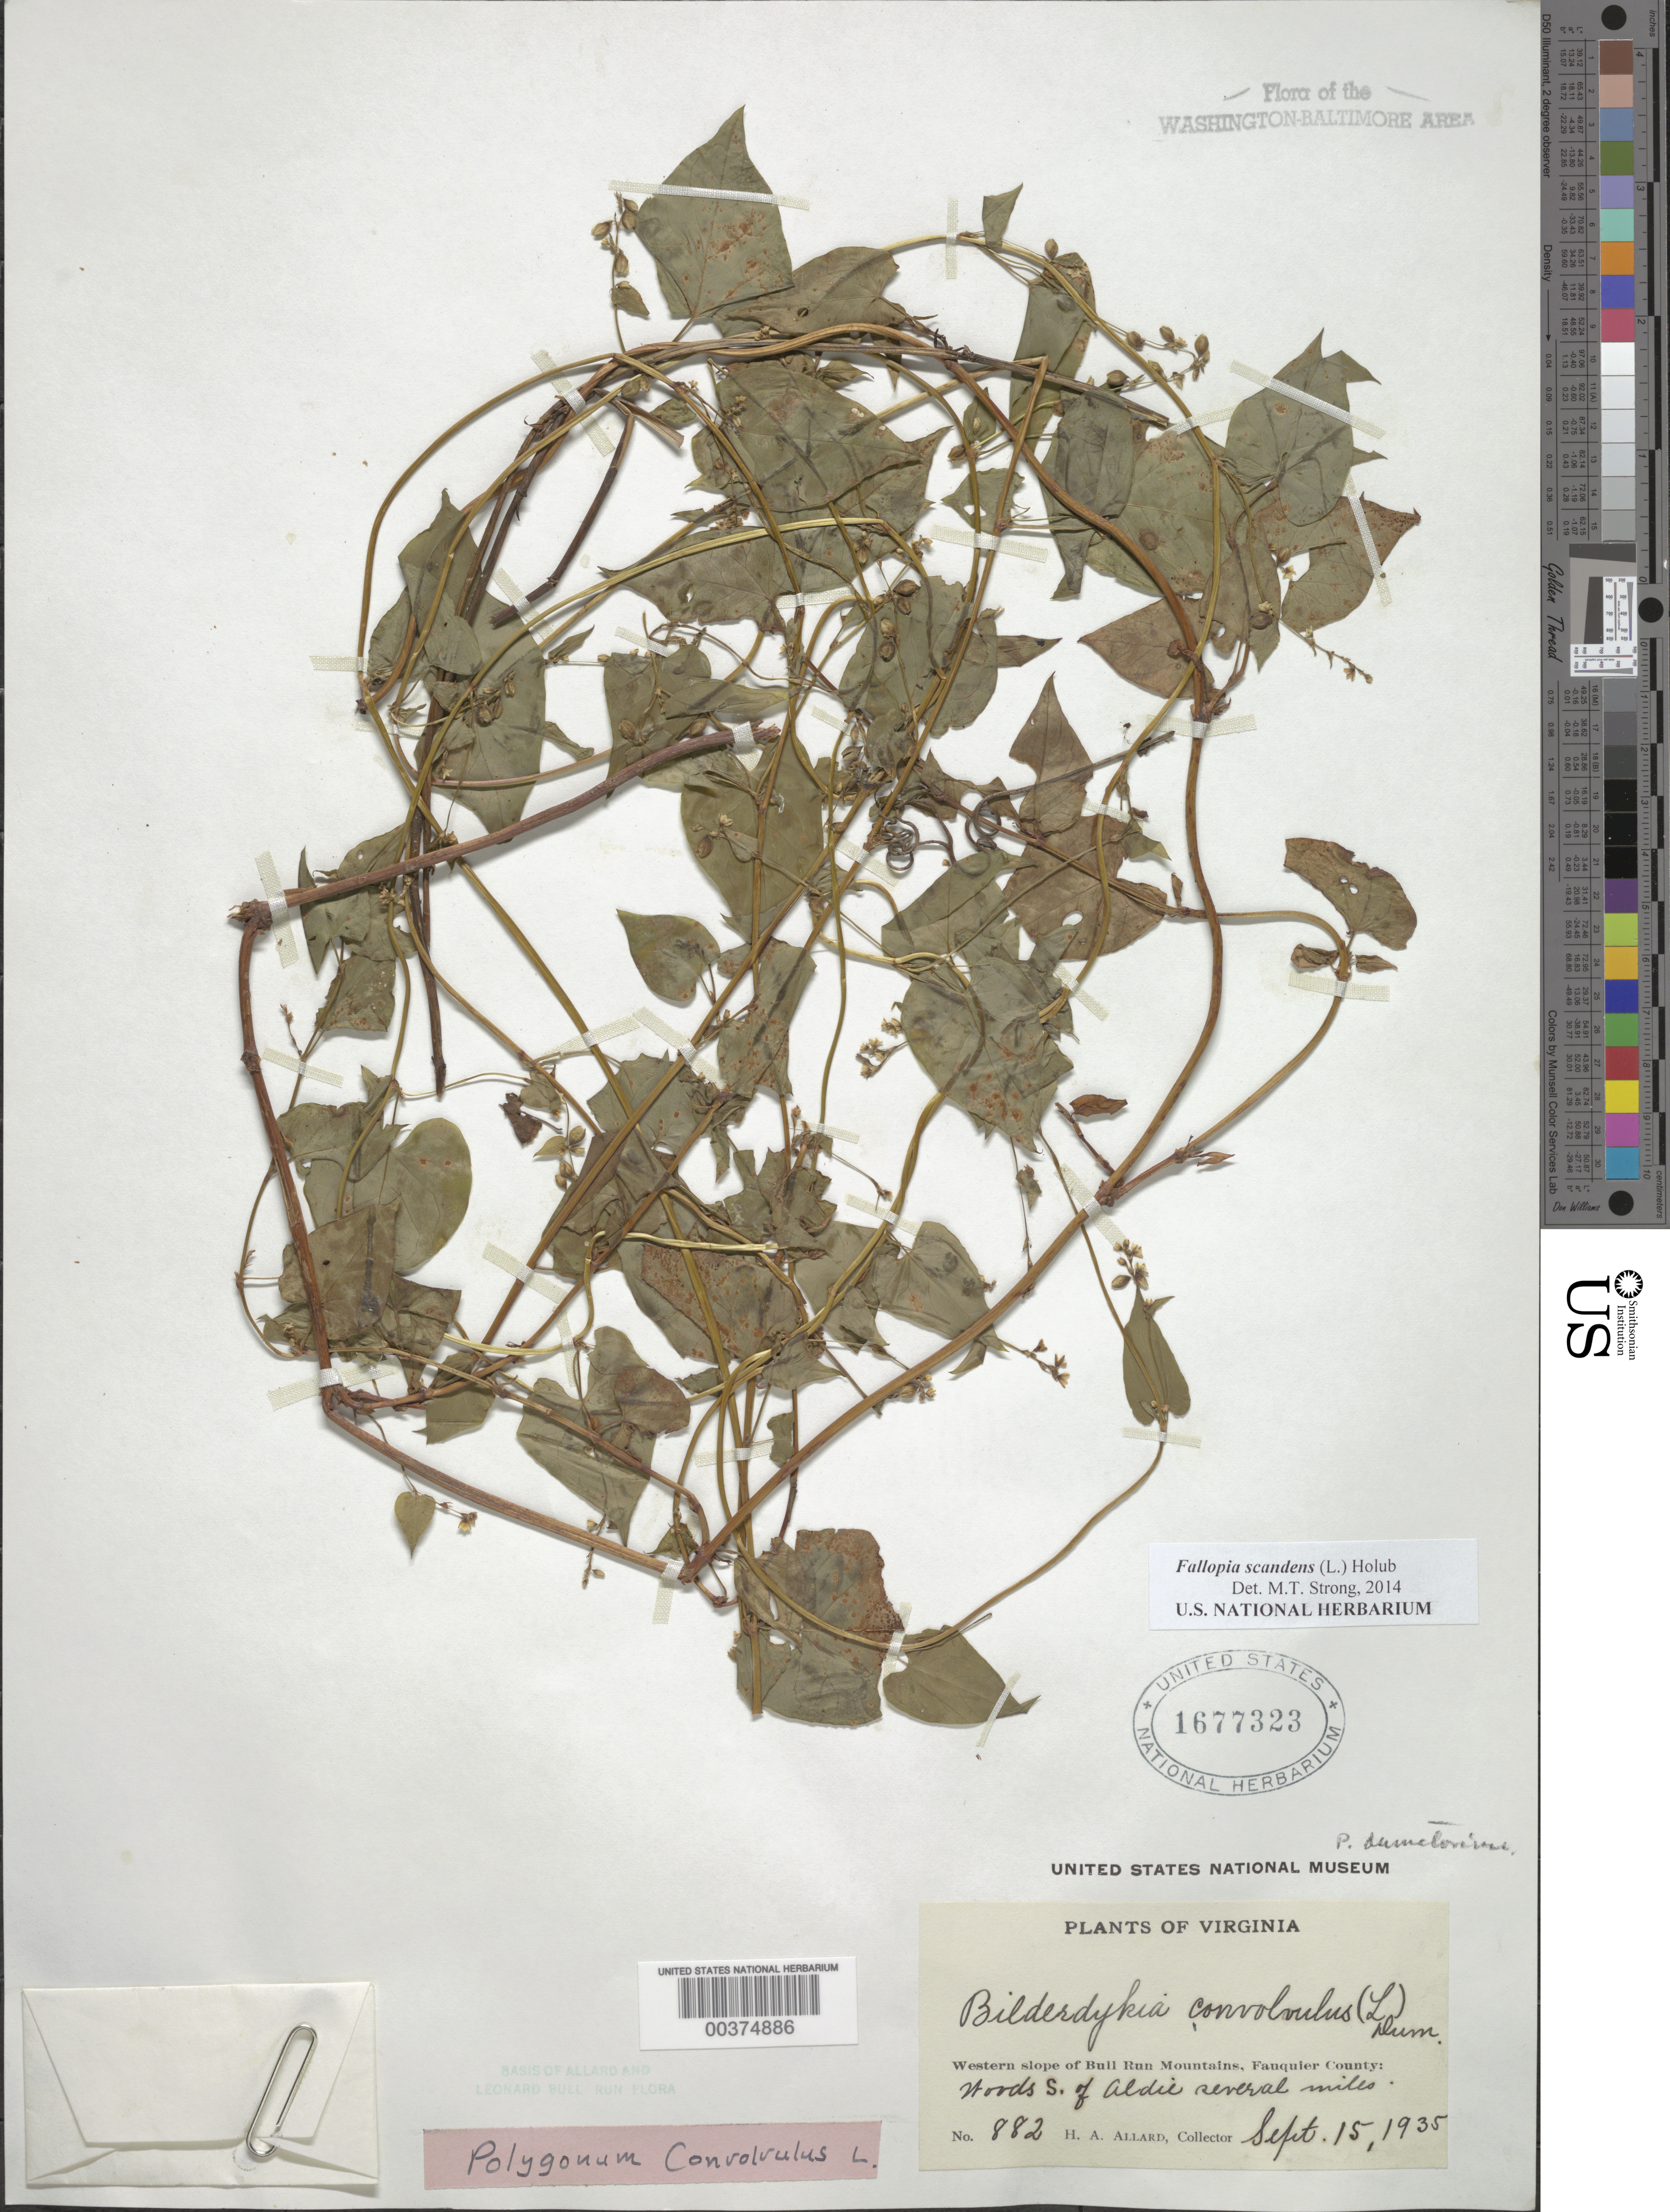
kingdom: Plantae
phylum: Tracheophyta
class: Magnoliopsida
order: Caryophyllales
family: Polygonaceae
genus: Fallopia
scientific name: Fallopia scandens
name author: (L.) Holub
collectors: H. A. Allard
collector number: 882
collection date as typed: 15 Sep 1935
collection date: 1935-09-15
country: United States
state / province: Virginia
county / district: Fauquier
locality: South of Aldie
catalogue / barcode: US 1677323